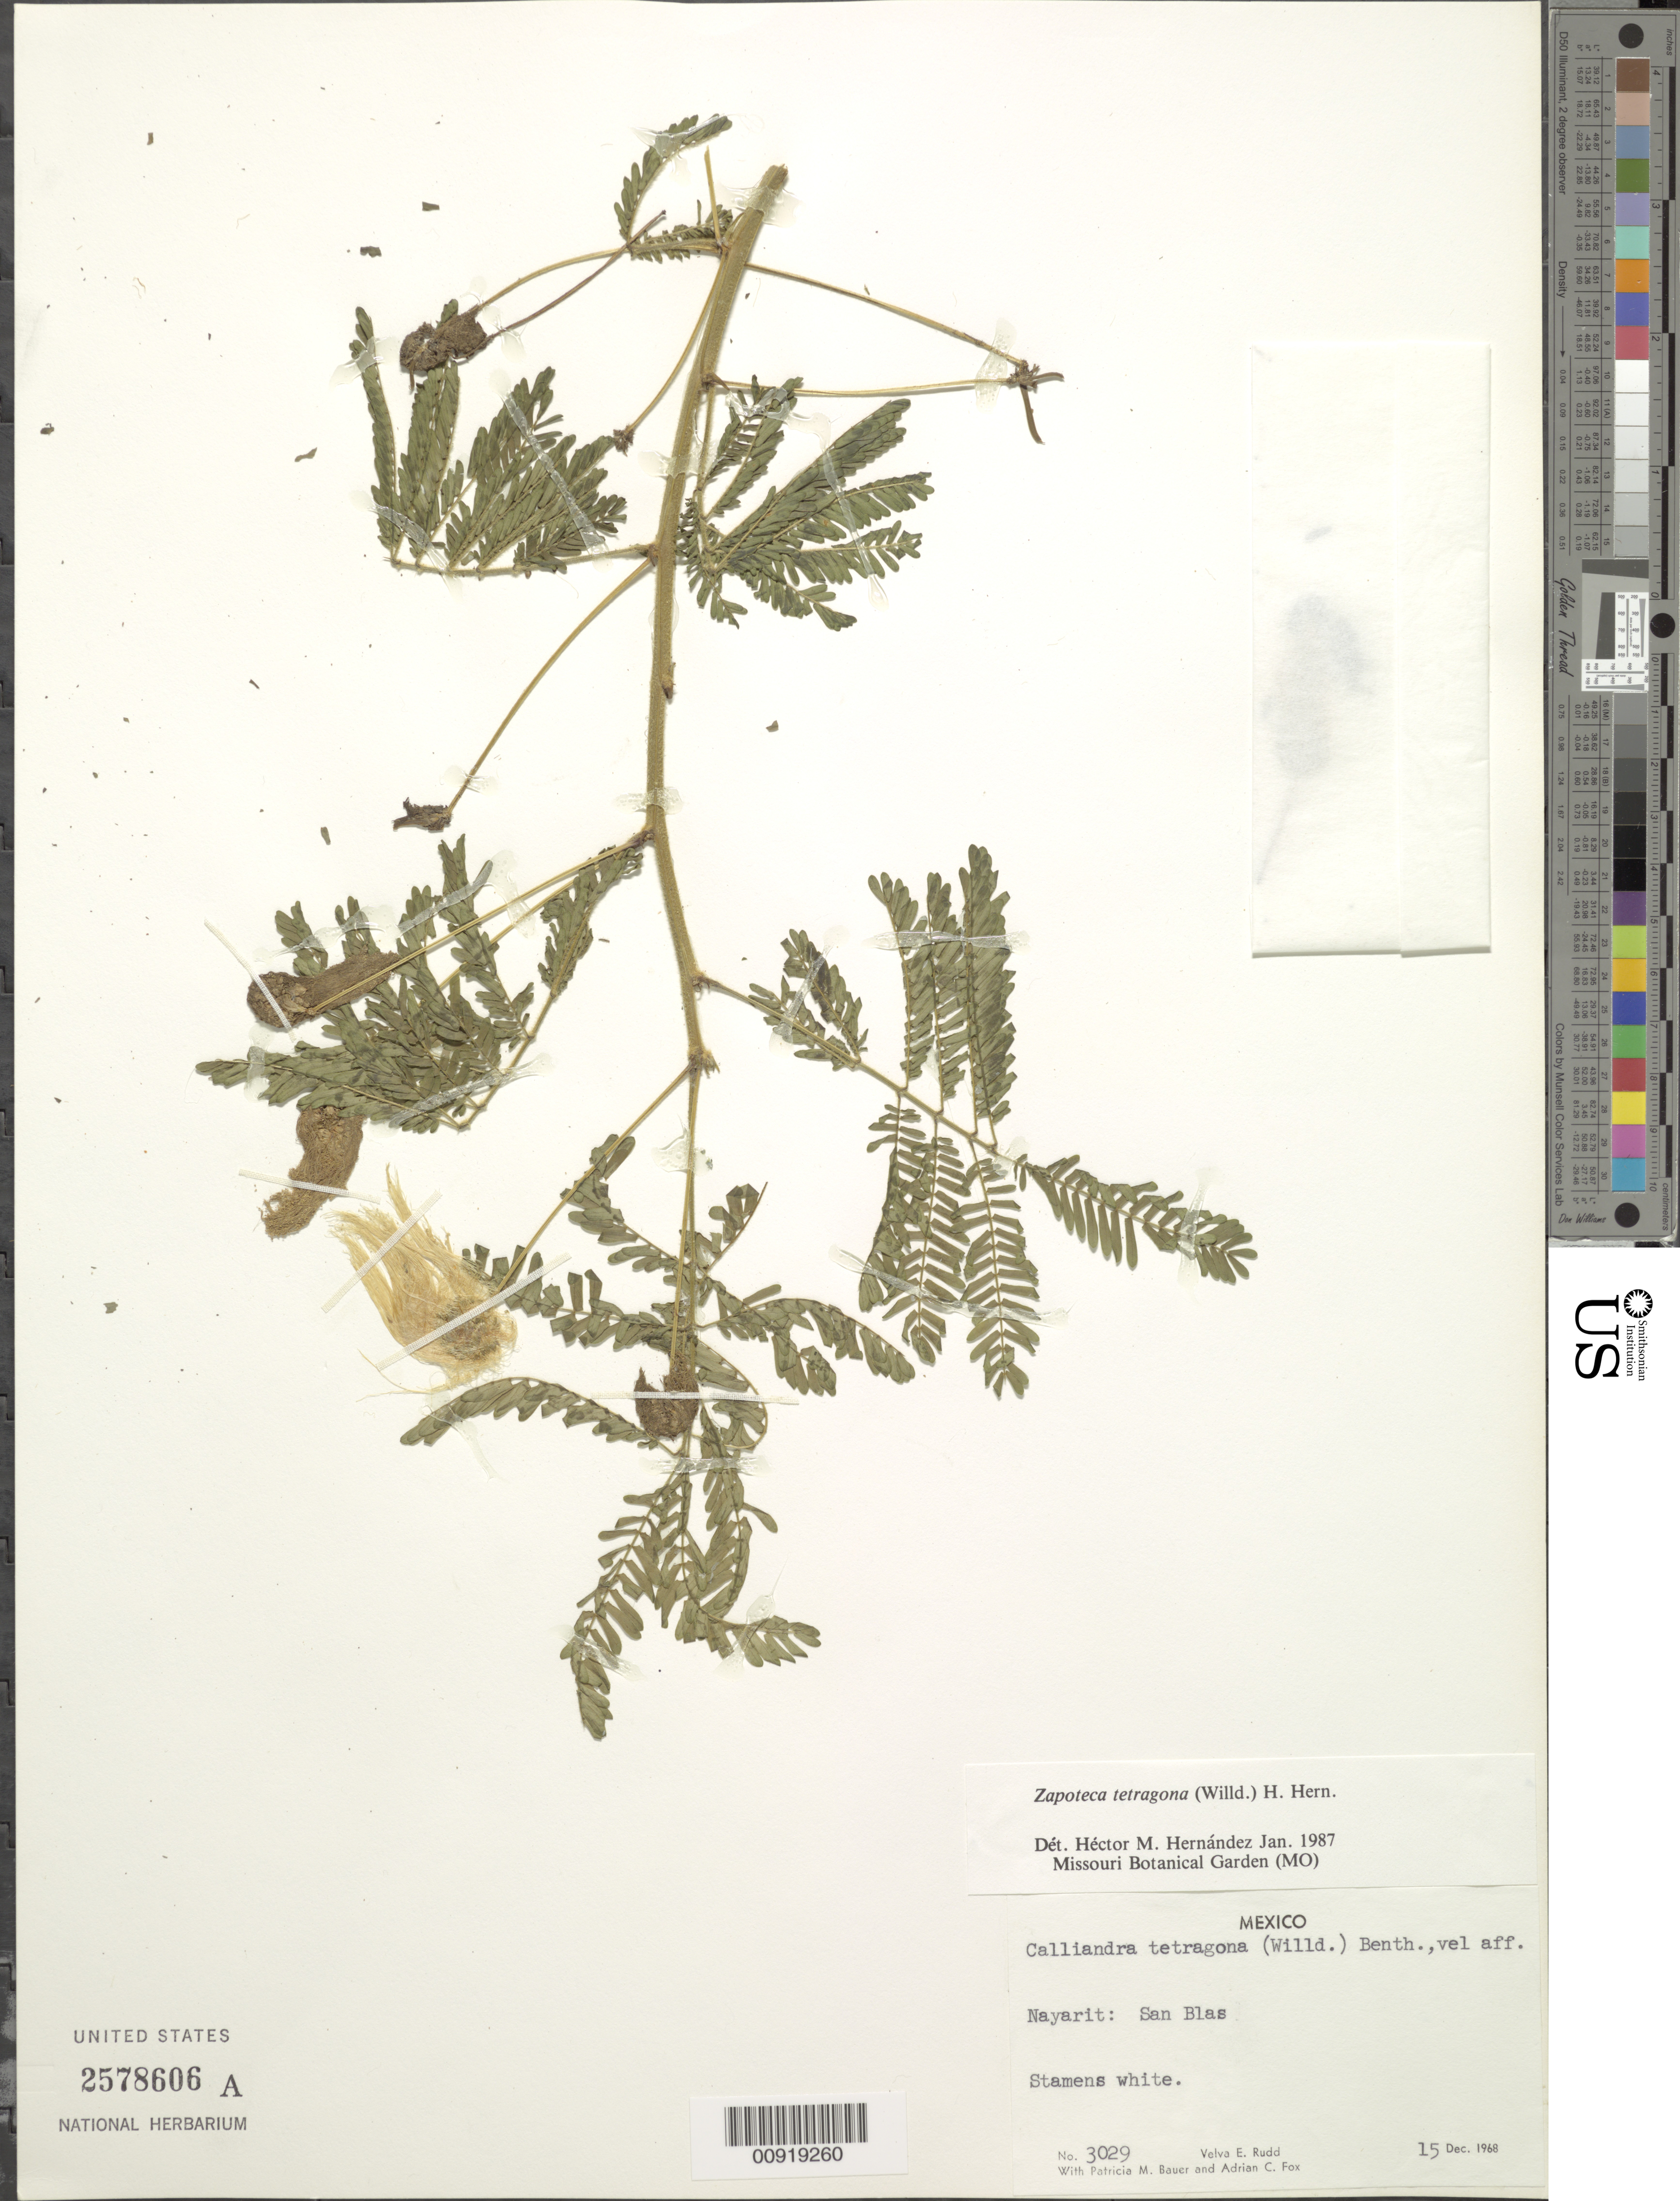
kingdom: Plantae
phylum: Tracheophyta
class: Magnoliopsida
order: Fabales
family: Fabaceae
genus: Zapoteca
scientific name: Zapoteca tetragona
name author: (Willd.) H.M. Hern.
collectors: V. E. Rudd, P. Bauer & A. Fox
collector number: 3029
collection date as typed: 15 Dec 1968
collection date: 1968-12-15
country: Mexico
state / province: Nayarit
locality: Nayarit: San Blas.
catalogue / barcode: US 2578606A